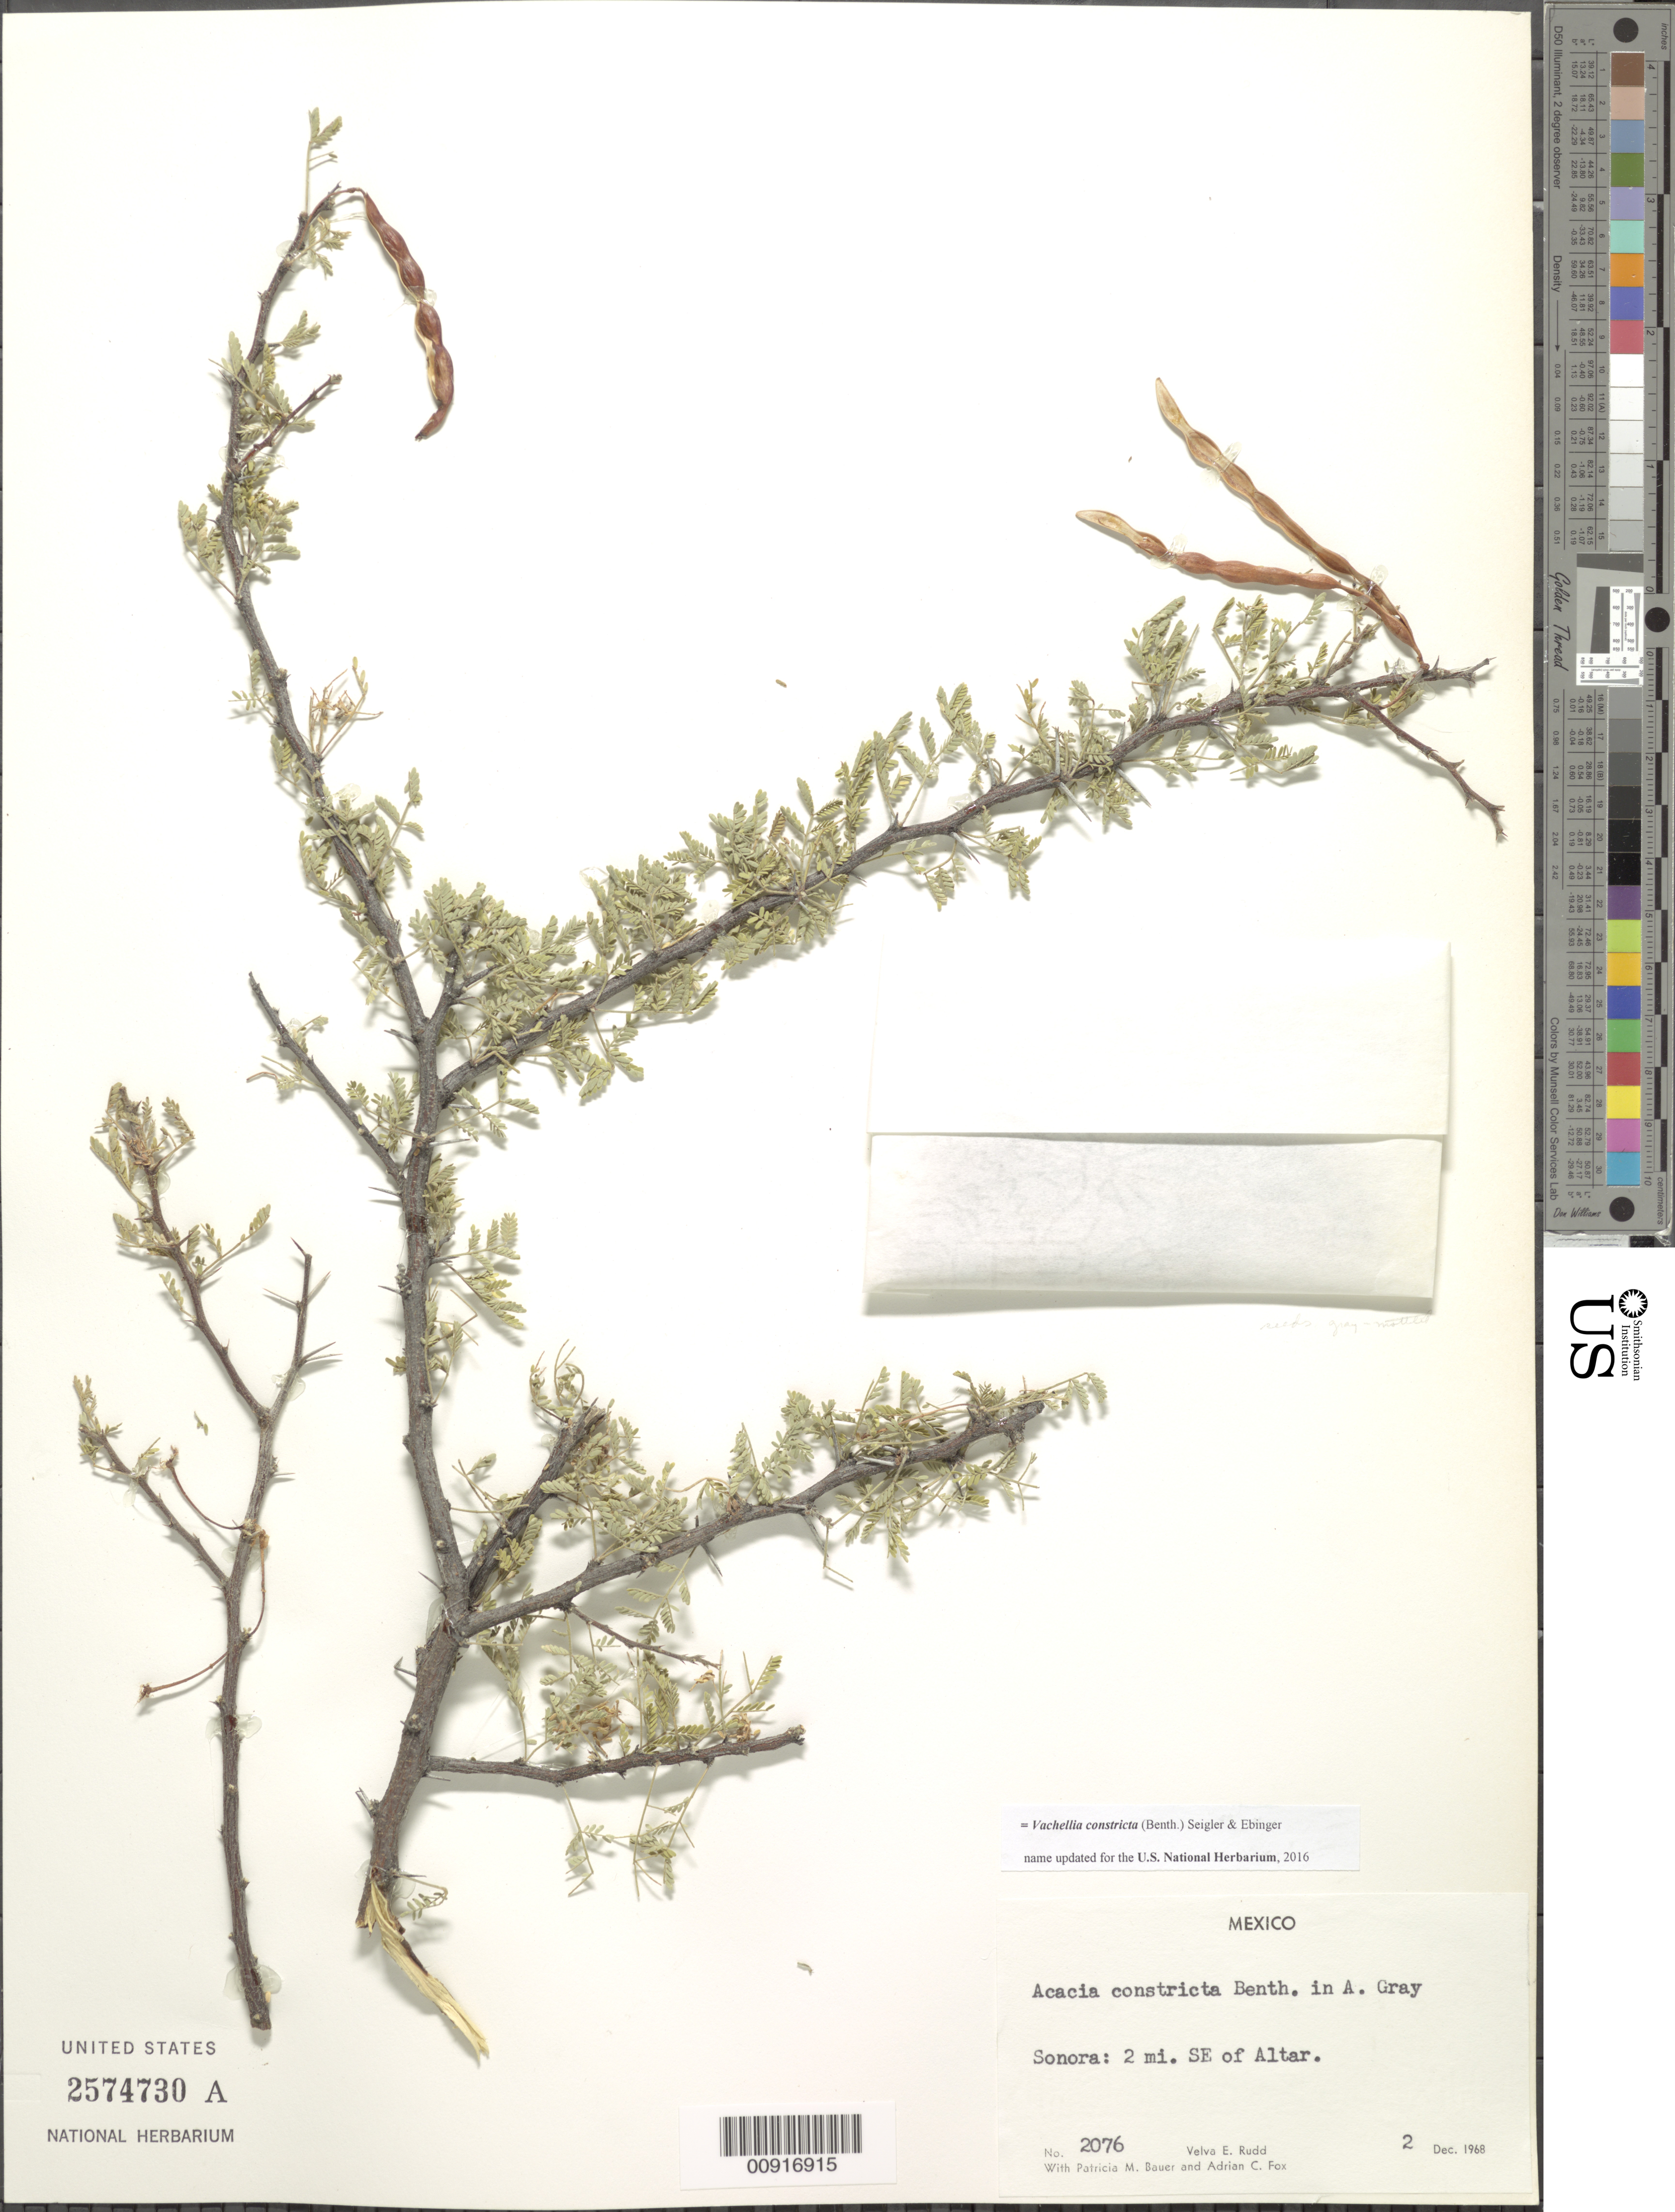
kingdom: Plantae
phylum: Tracheophyta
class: Magnoliopsida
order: Fabales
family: Fabaceae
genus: Vachellia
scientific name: Vachellia constricta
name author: (Benth.) Seigler & Ebinger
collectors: V. E. Rudd, P. Bauer & A. Fox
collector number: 2076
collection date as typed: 02 Dec 1968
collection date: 1968-12-02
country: Mexico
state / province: Sonora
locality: Sonora: 2 mi. SE of Altar.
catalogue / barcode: US 2574730A